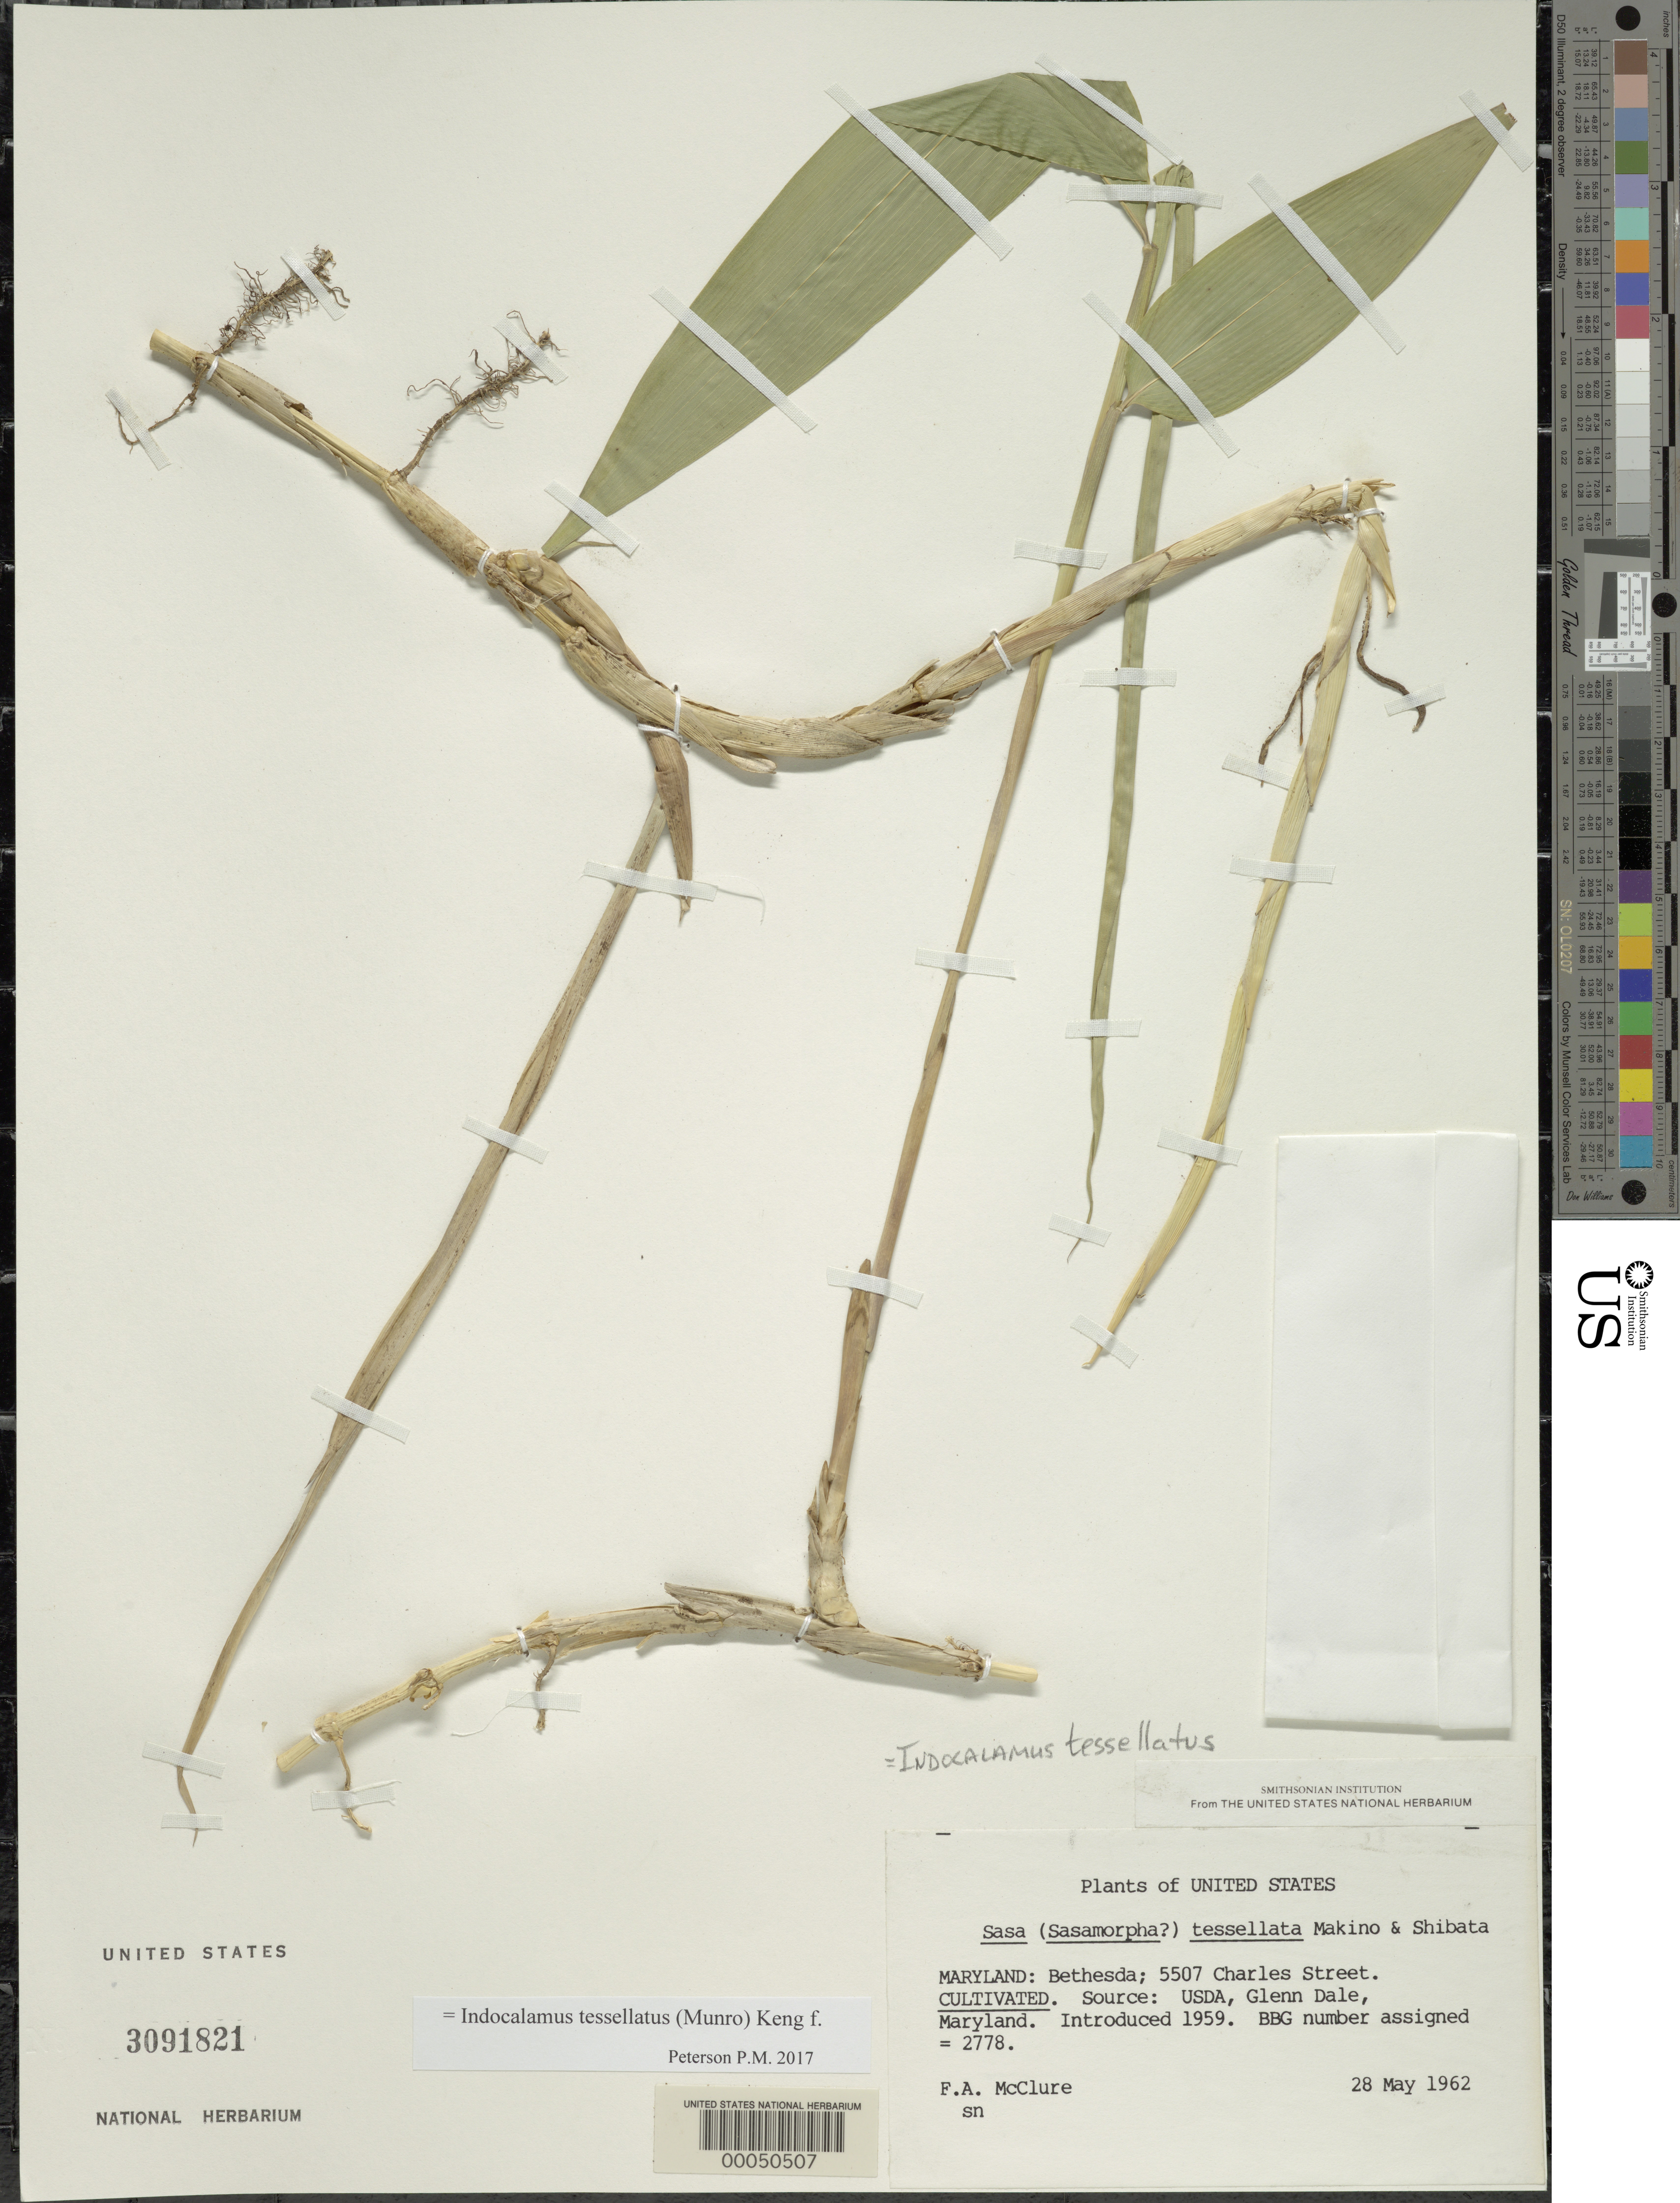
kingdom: Plantae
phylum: Tracheophyta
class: Liliopsida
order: Poales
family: Poaceae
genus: Indocalamus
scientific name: Indocalamus tessellatus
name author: (Munro) Keng f.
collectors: F. A. McClure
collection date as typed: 28 May 1962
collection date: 1962-05-28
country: United States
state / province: Maryland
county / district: Montgomery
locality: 5507 Charles Street, Bethesda (McClure's garden)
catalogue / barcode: US 3091821